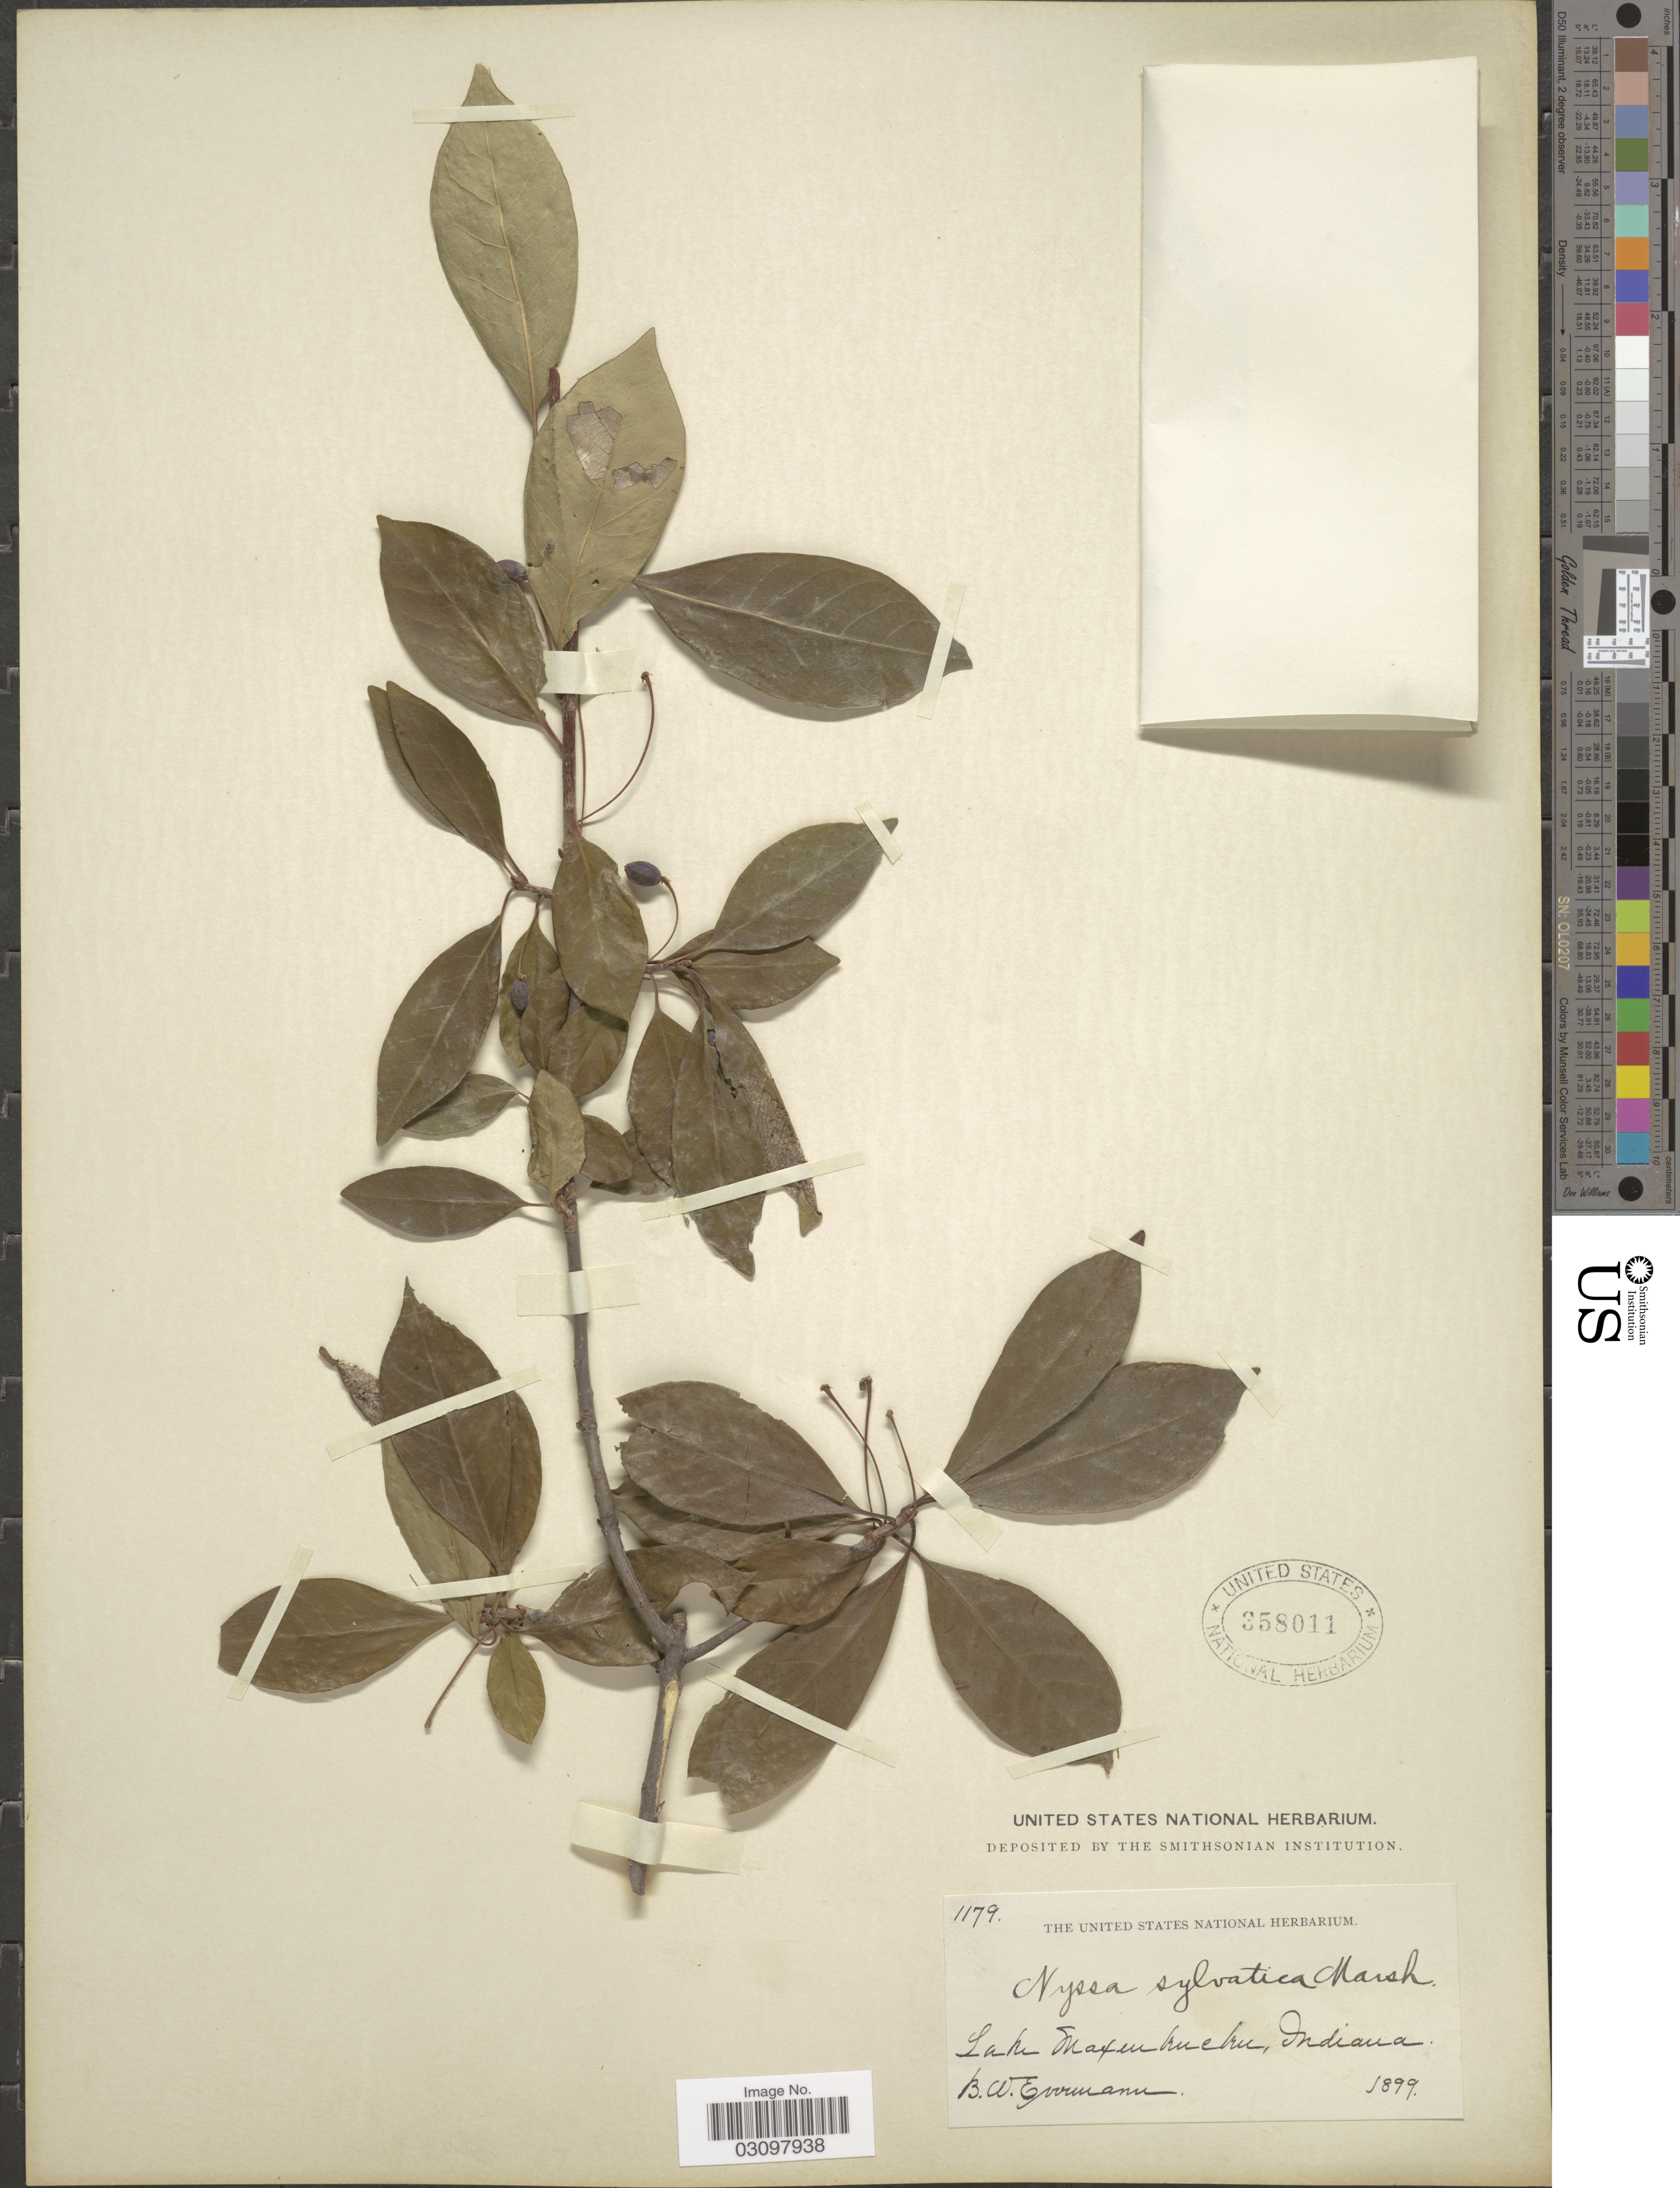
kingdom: Plantae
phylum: Tracheophyta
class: Magnoliopsida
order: Cornales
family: Nyssaceae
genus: Nyssa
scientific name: Nyssa sylvatica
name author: Marshall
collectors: B. W. Evermann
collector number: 1179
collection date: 1899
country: United States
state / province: Indiana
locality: Lake Maxinkuckee.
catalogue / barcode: US 358011